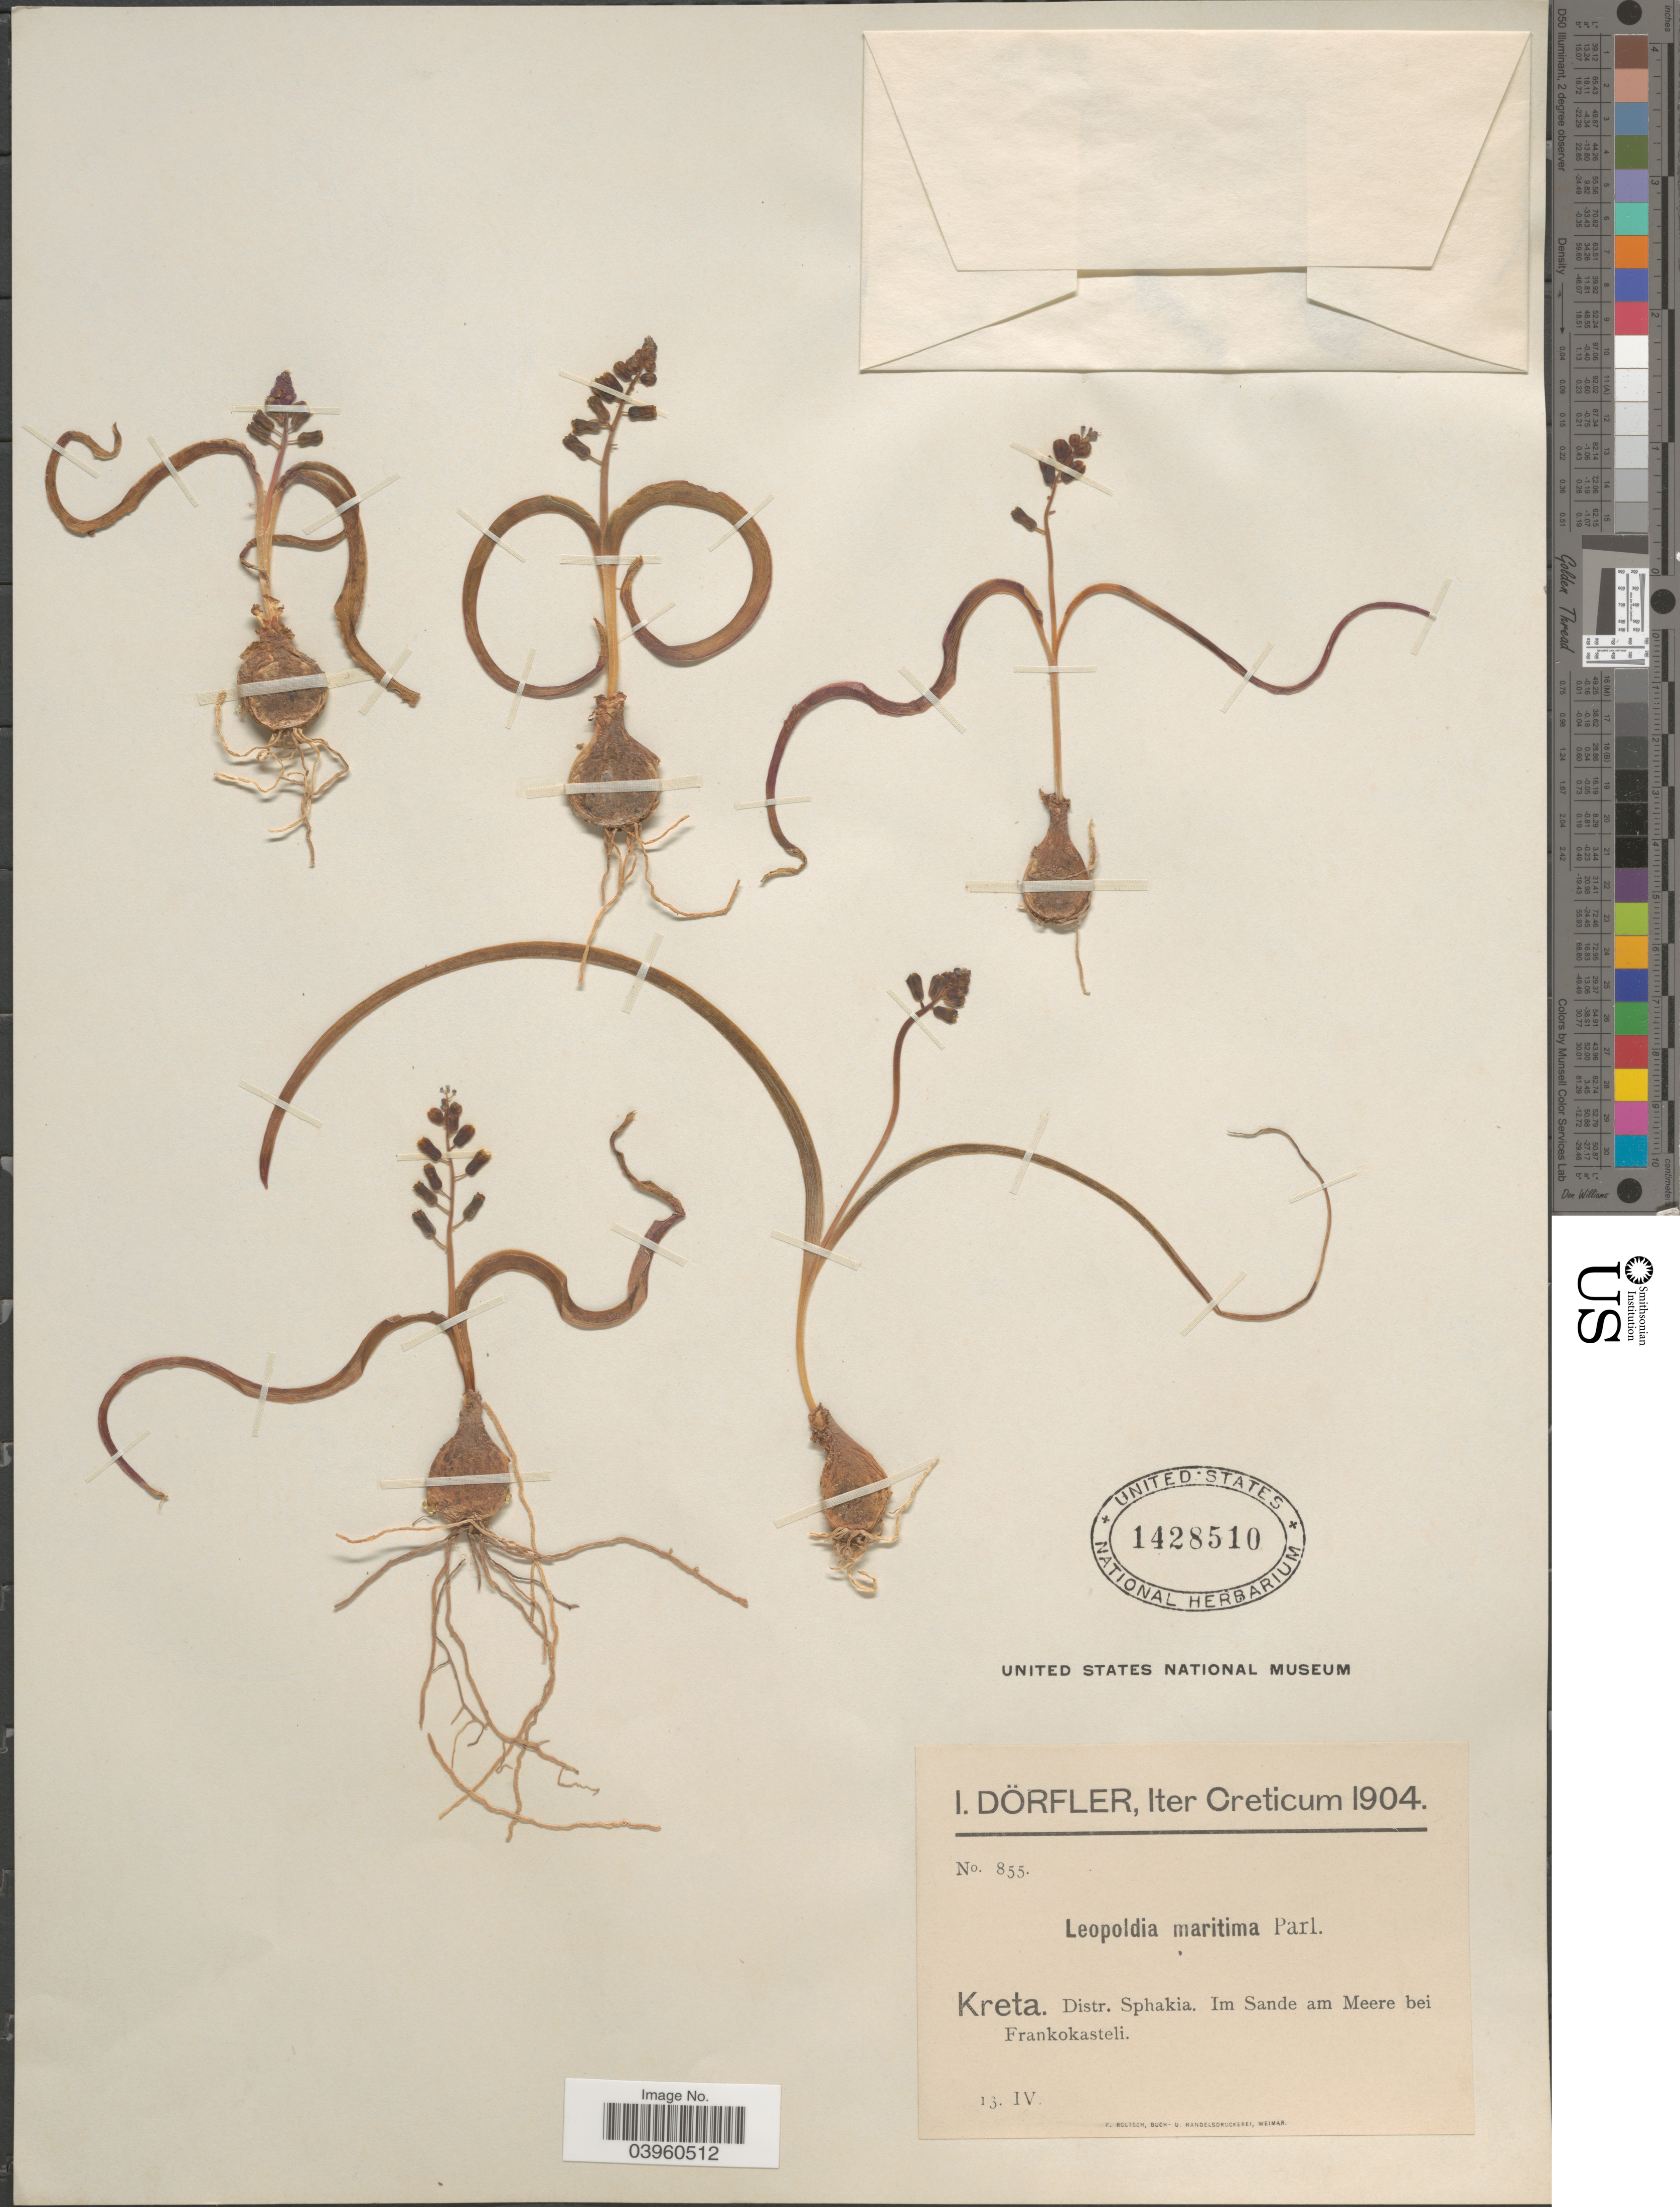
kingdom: Plantae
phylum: Tracheophyta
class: Liliopsida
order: Asparagales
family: Asparagaceae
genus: Muscari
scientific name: Muscari maritimum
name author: Desf.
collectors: I. Dörfler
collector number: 855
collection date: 1904-04-13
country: Greece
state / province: Crete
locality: Iter Creticum. Kreta. Distr. Sphakia. Im Sande am Meere bei Frankokasteli.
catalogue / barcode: US 1428510